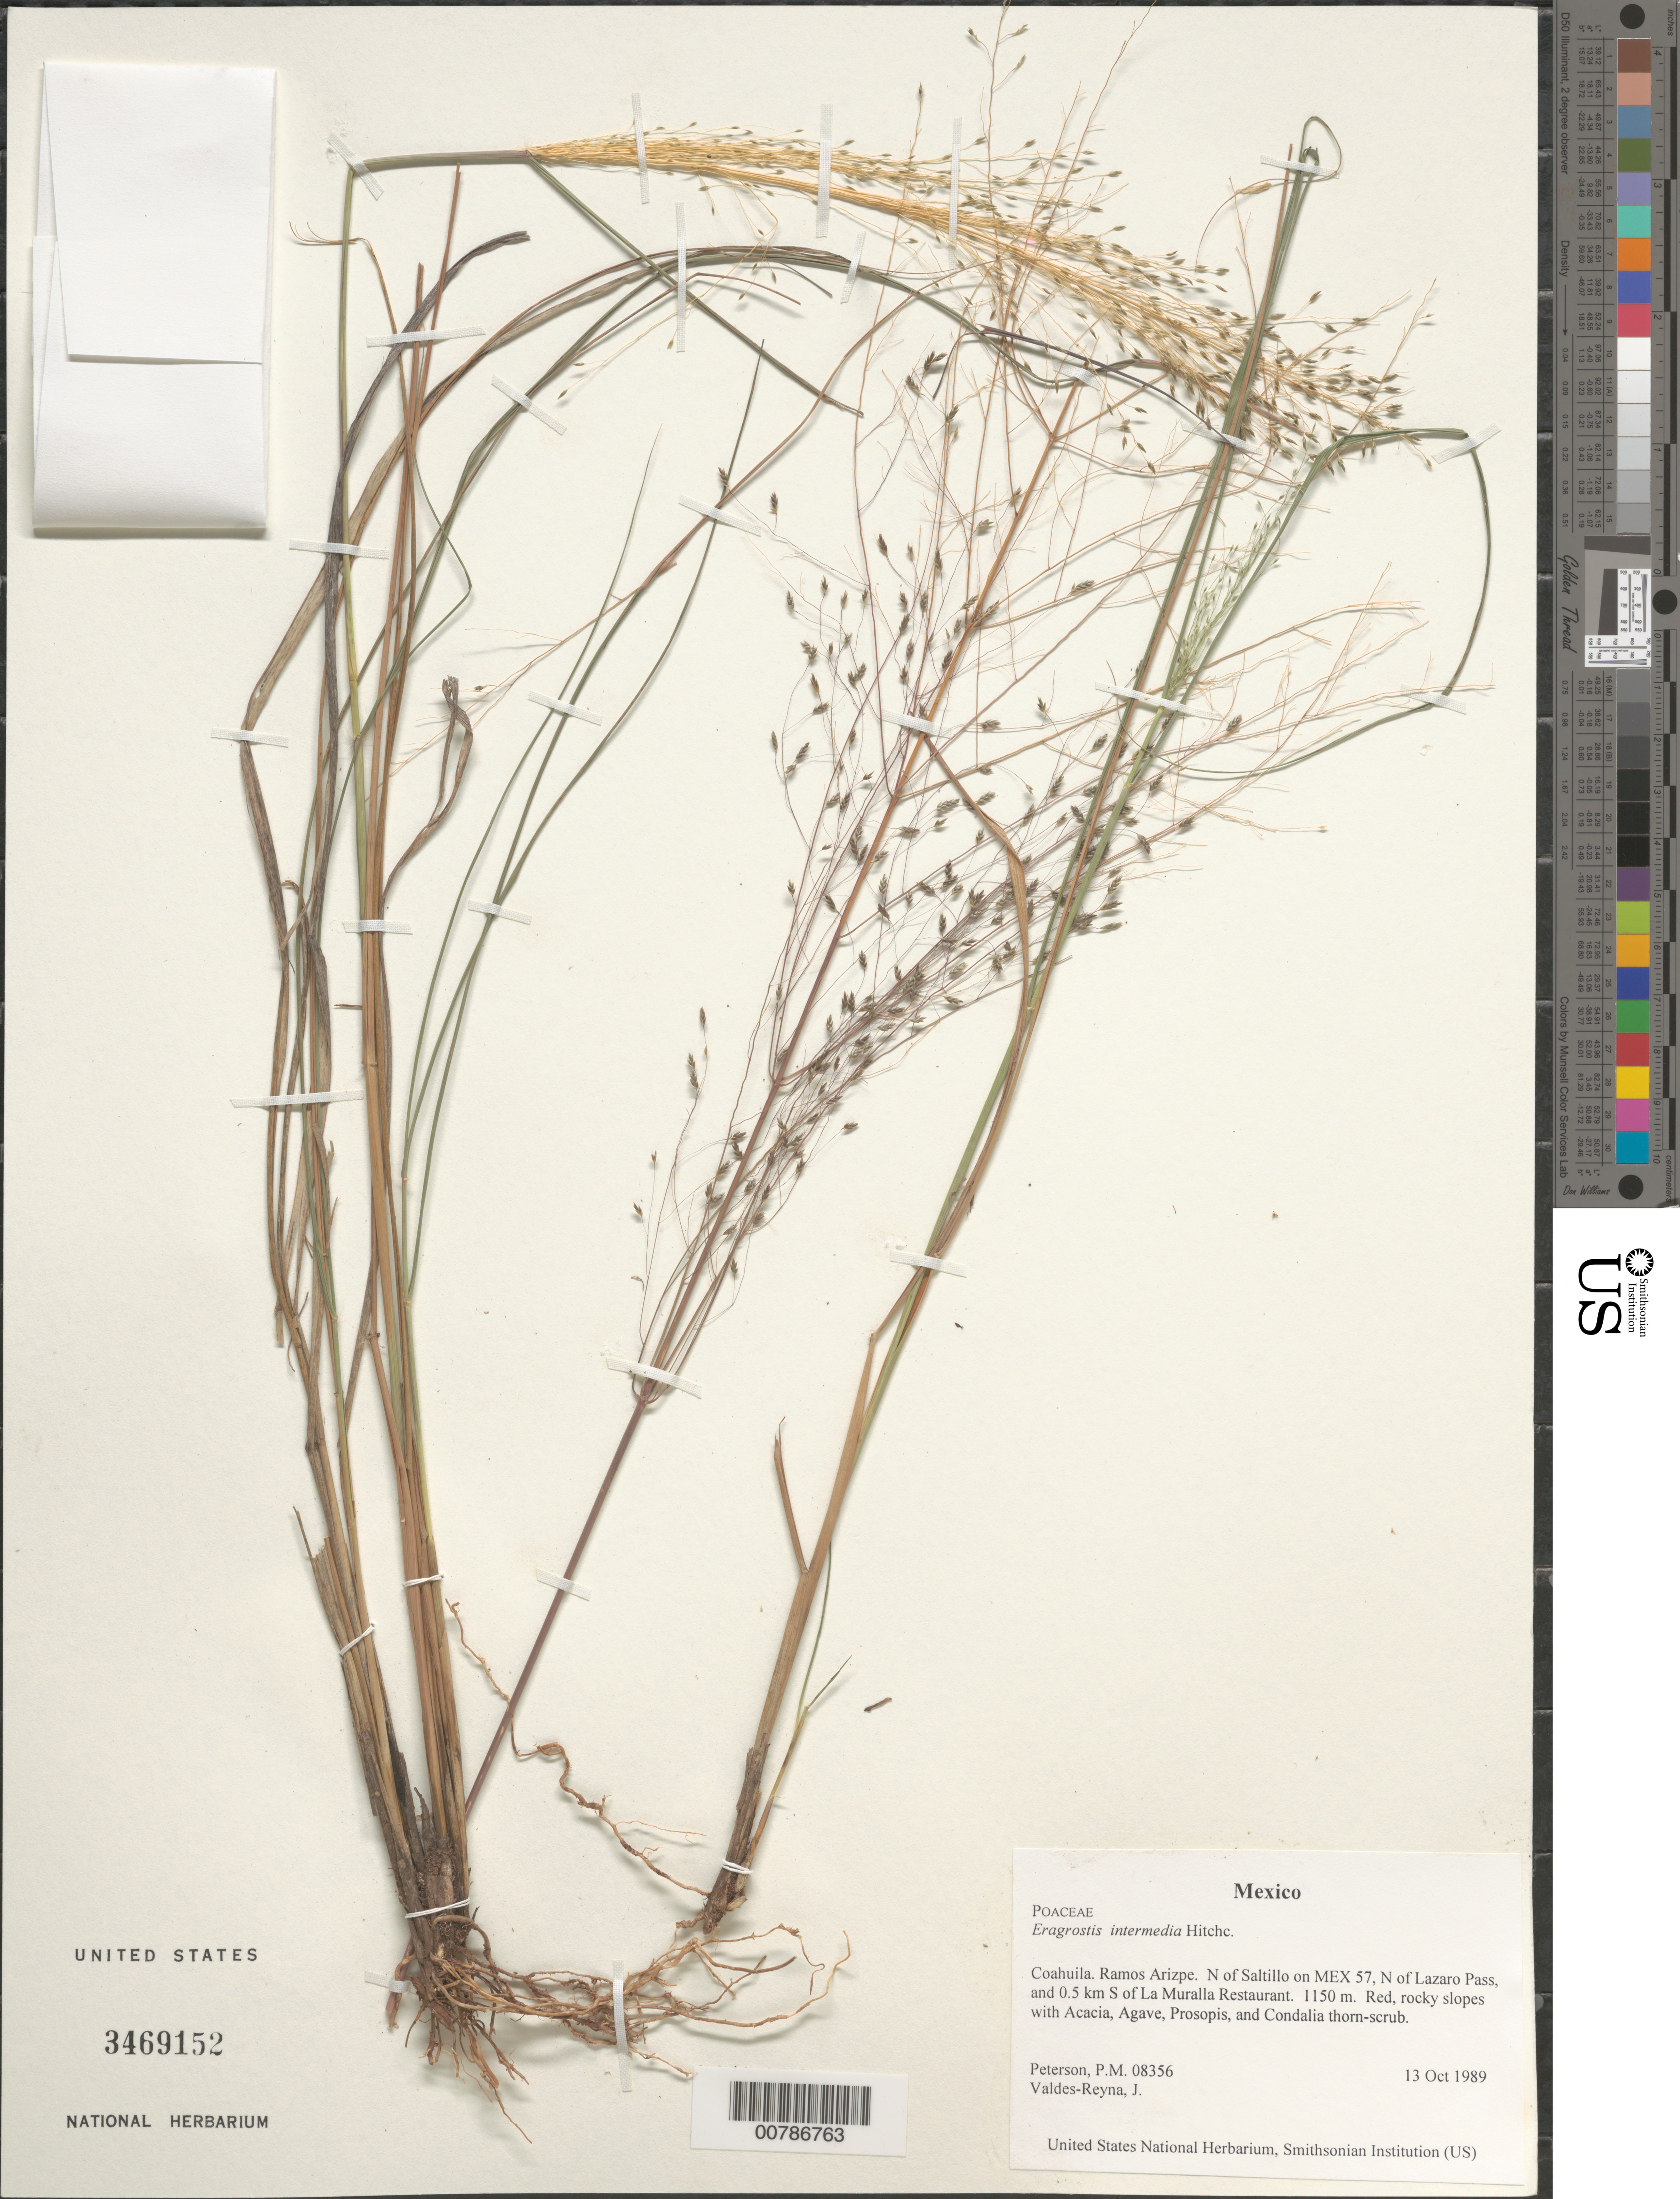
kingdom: Plantae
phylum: Tracheophyta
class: Liliopsida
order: Poales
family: Poaceae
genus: Eragrostis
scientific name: Eragrostis intermedia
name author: Hitchc.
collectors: P. M. Peterson & J. Valdés-Reyna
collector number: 08356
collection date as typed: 13 Oct 1989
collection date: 1989-10-13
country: Mexico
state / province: Coahuila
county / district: Ramos Arizpe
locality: N of Saltillo on MEX 57, N of Lazaro Pass, and 0.5 km S of La Muralla Restaurant.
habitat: Red, rocky slopes with Acacia, Agave, Prosopis, and Condalia thorn-scrub.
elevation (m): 1150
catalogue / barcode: US 3469152